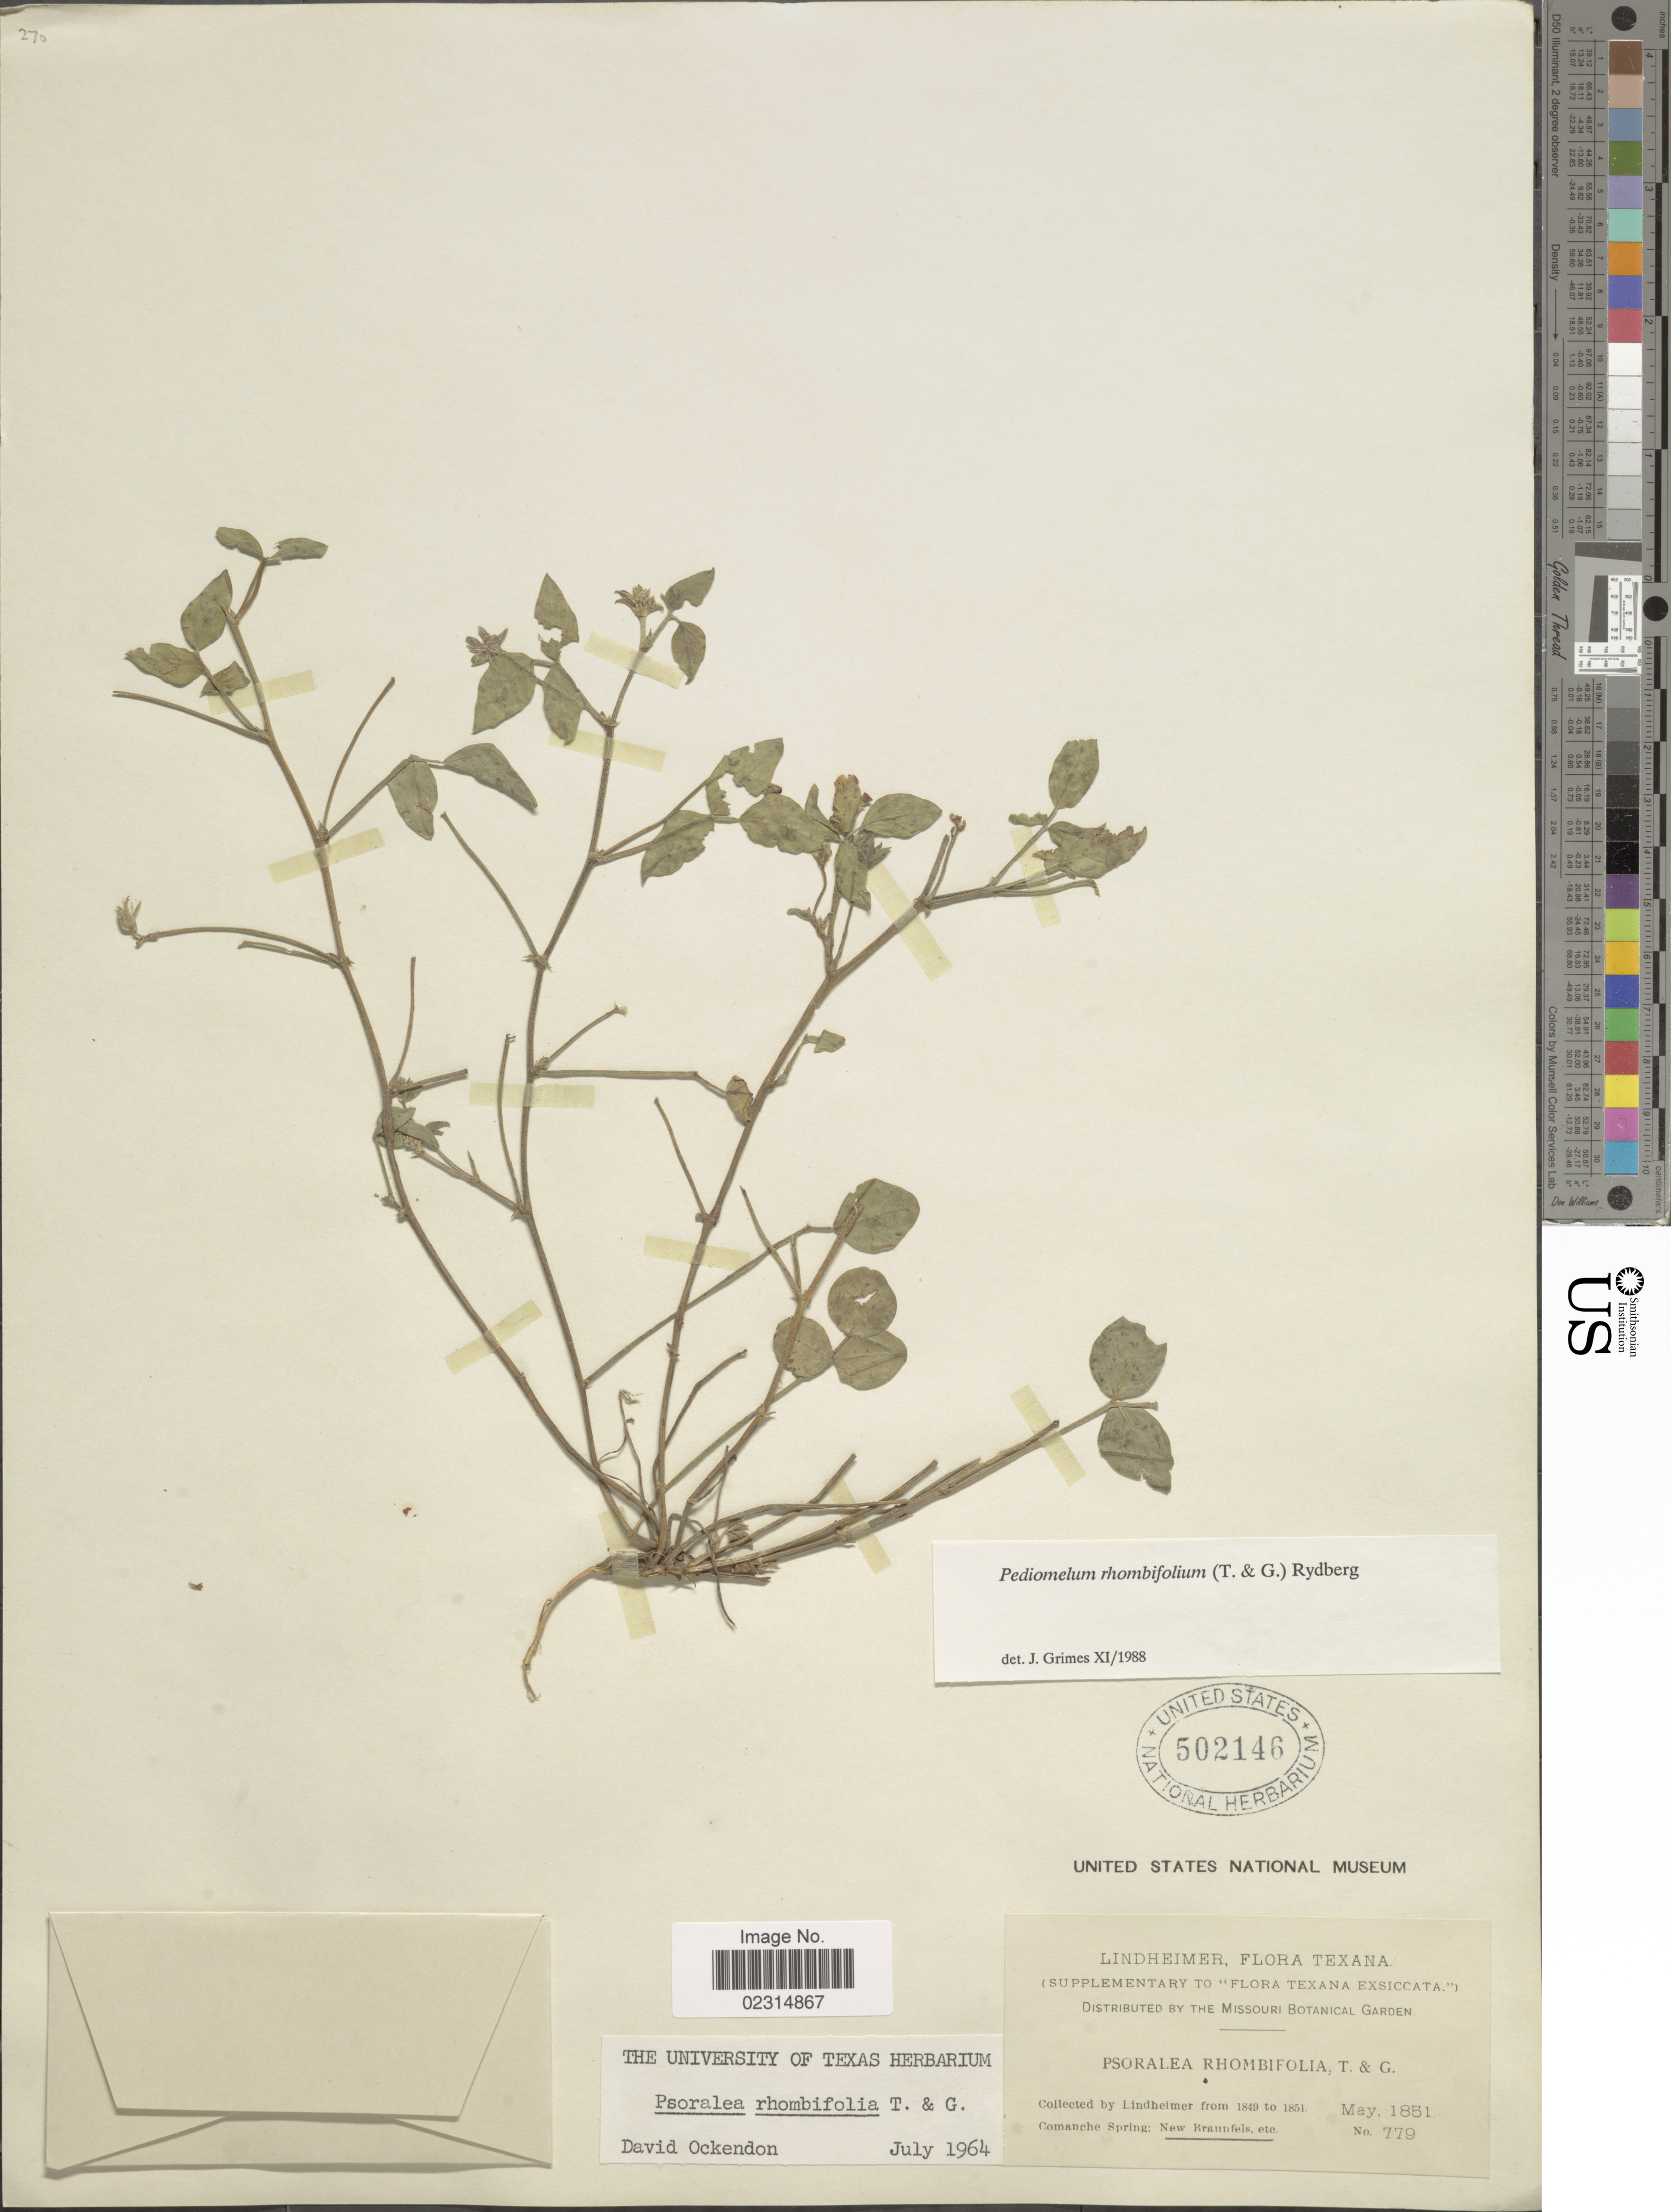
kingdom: Plantae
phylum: Tracheophyta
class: Magnoliopsida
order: Fabales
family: Fabaceae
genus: Pediomelum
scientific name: Pediomelum rhombifolium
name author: (Torr. & A. Gray) Rydb.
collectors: -. Lindheimer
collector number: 779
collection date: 1851-05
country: United States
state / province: Texas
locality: Comanche Spring: New Braunfels. etc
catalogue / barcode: US 502146